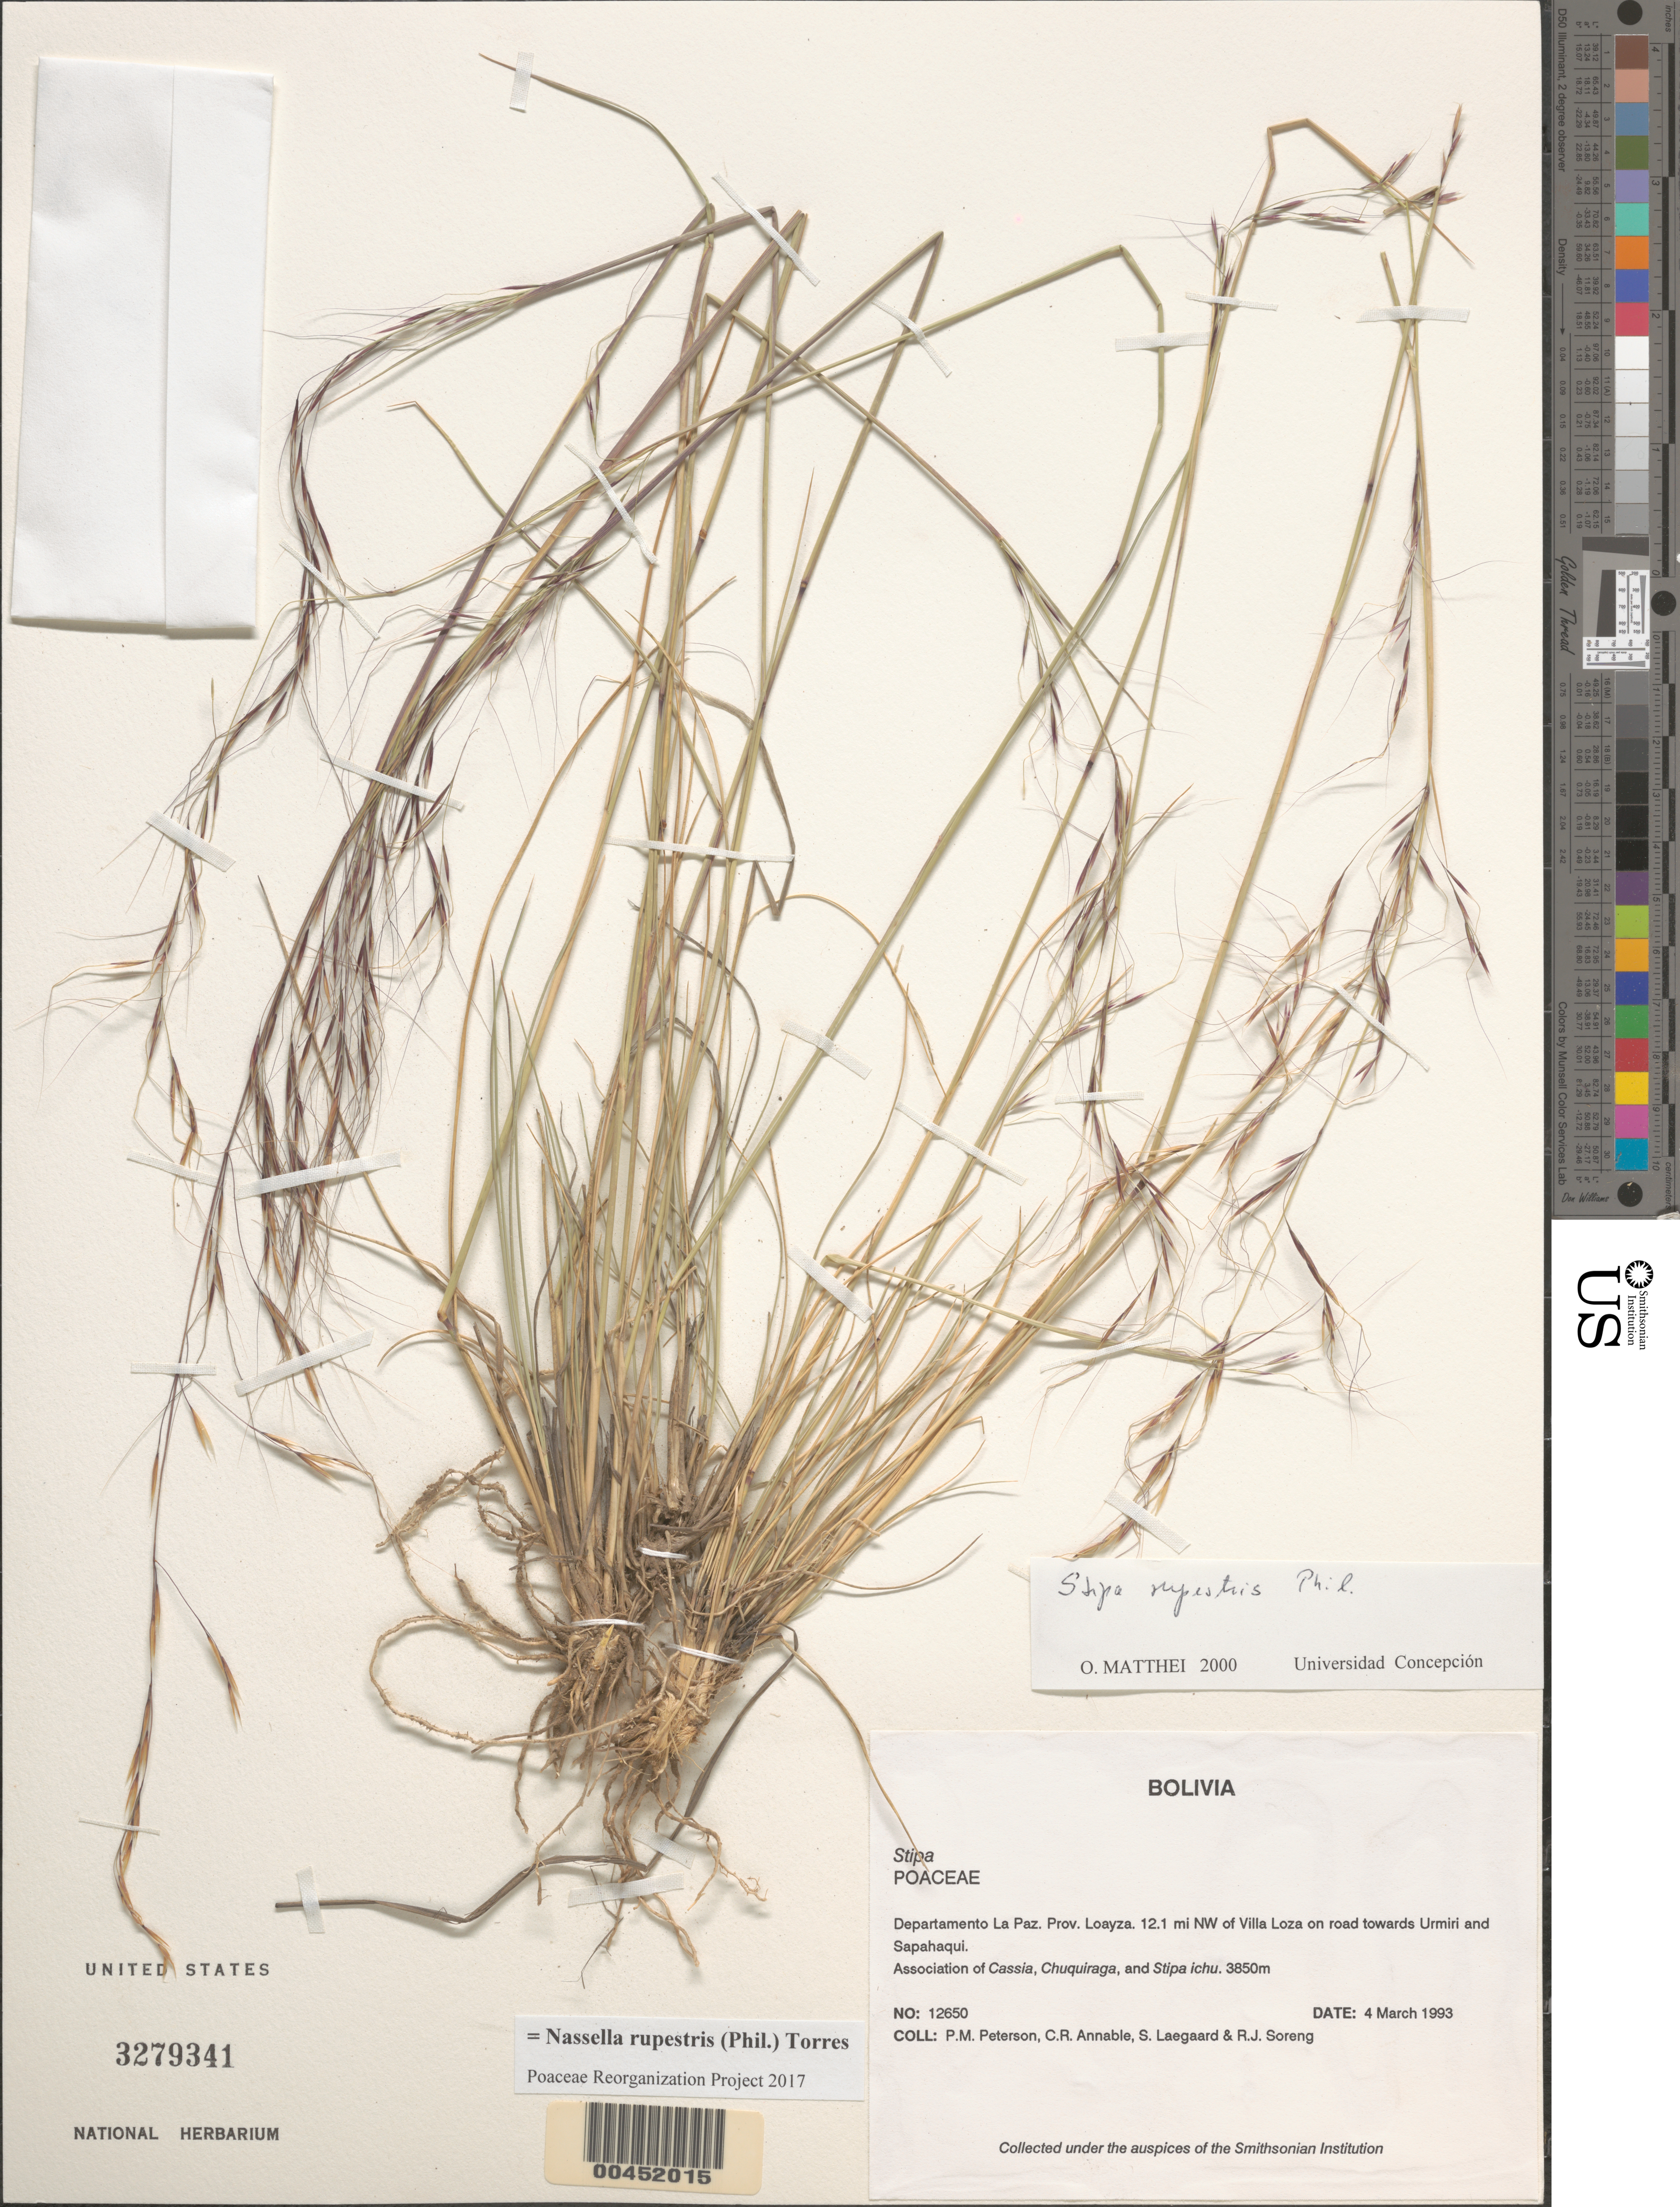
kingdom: Plantae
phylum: Tracheophyta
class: Liliopsida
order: Poales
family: Poaceae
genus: Nassella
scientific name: Nassella rupestris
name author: (Phil.) A.M. Torres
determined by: Poaceae Reorganization Project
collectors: P. M. Peterson, C. R. Annable, S. Lægaard & R. J. Soreng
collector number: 12650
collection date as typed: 04 Mar 1993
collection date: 1993-03-04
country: Bolivia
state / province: La Paz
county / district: Loayza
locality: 12.1 mi NW of Villa Loza on road towards Urmiri and Sapahaqui.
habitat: Association of Cassia, Chuquiraga, and Stipa ichu.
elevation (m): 3850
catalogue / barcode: US 3279341